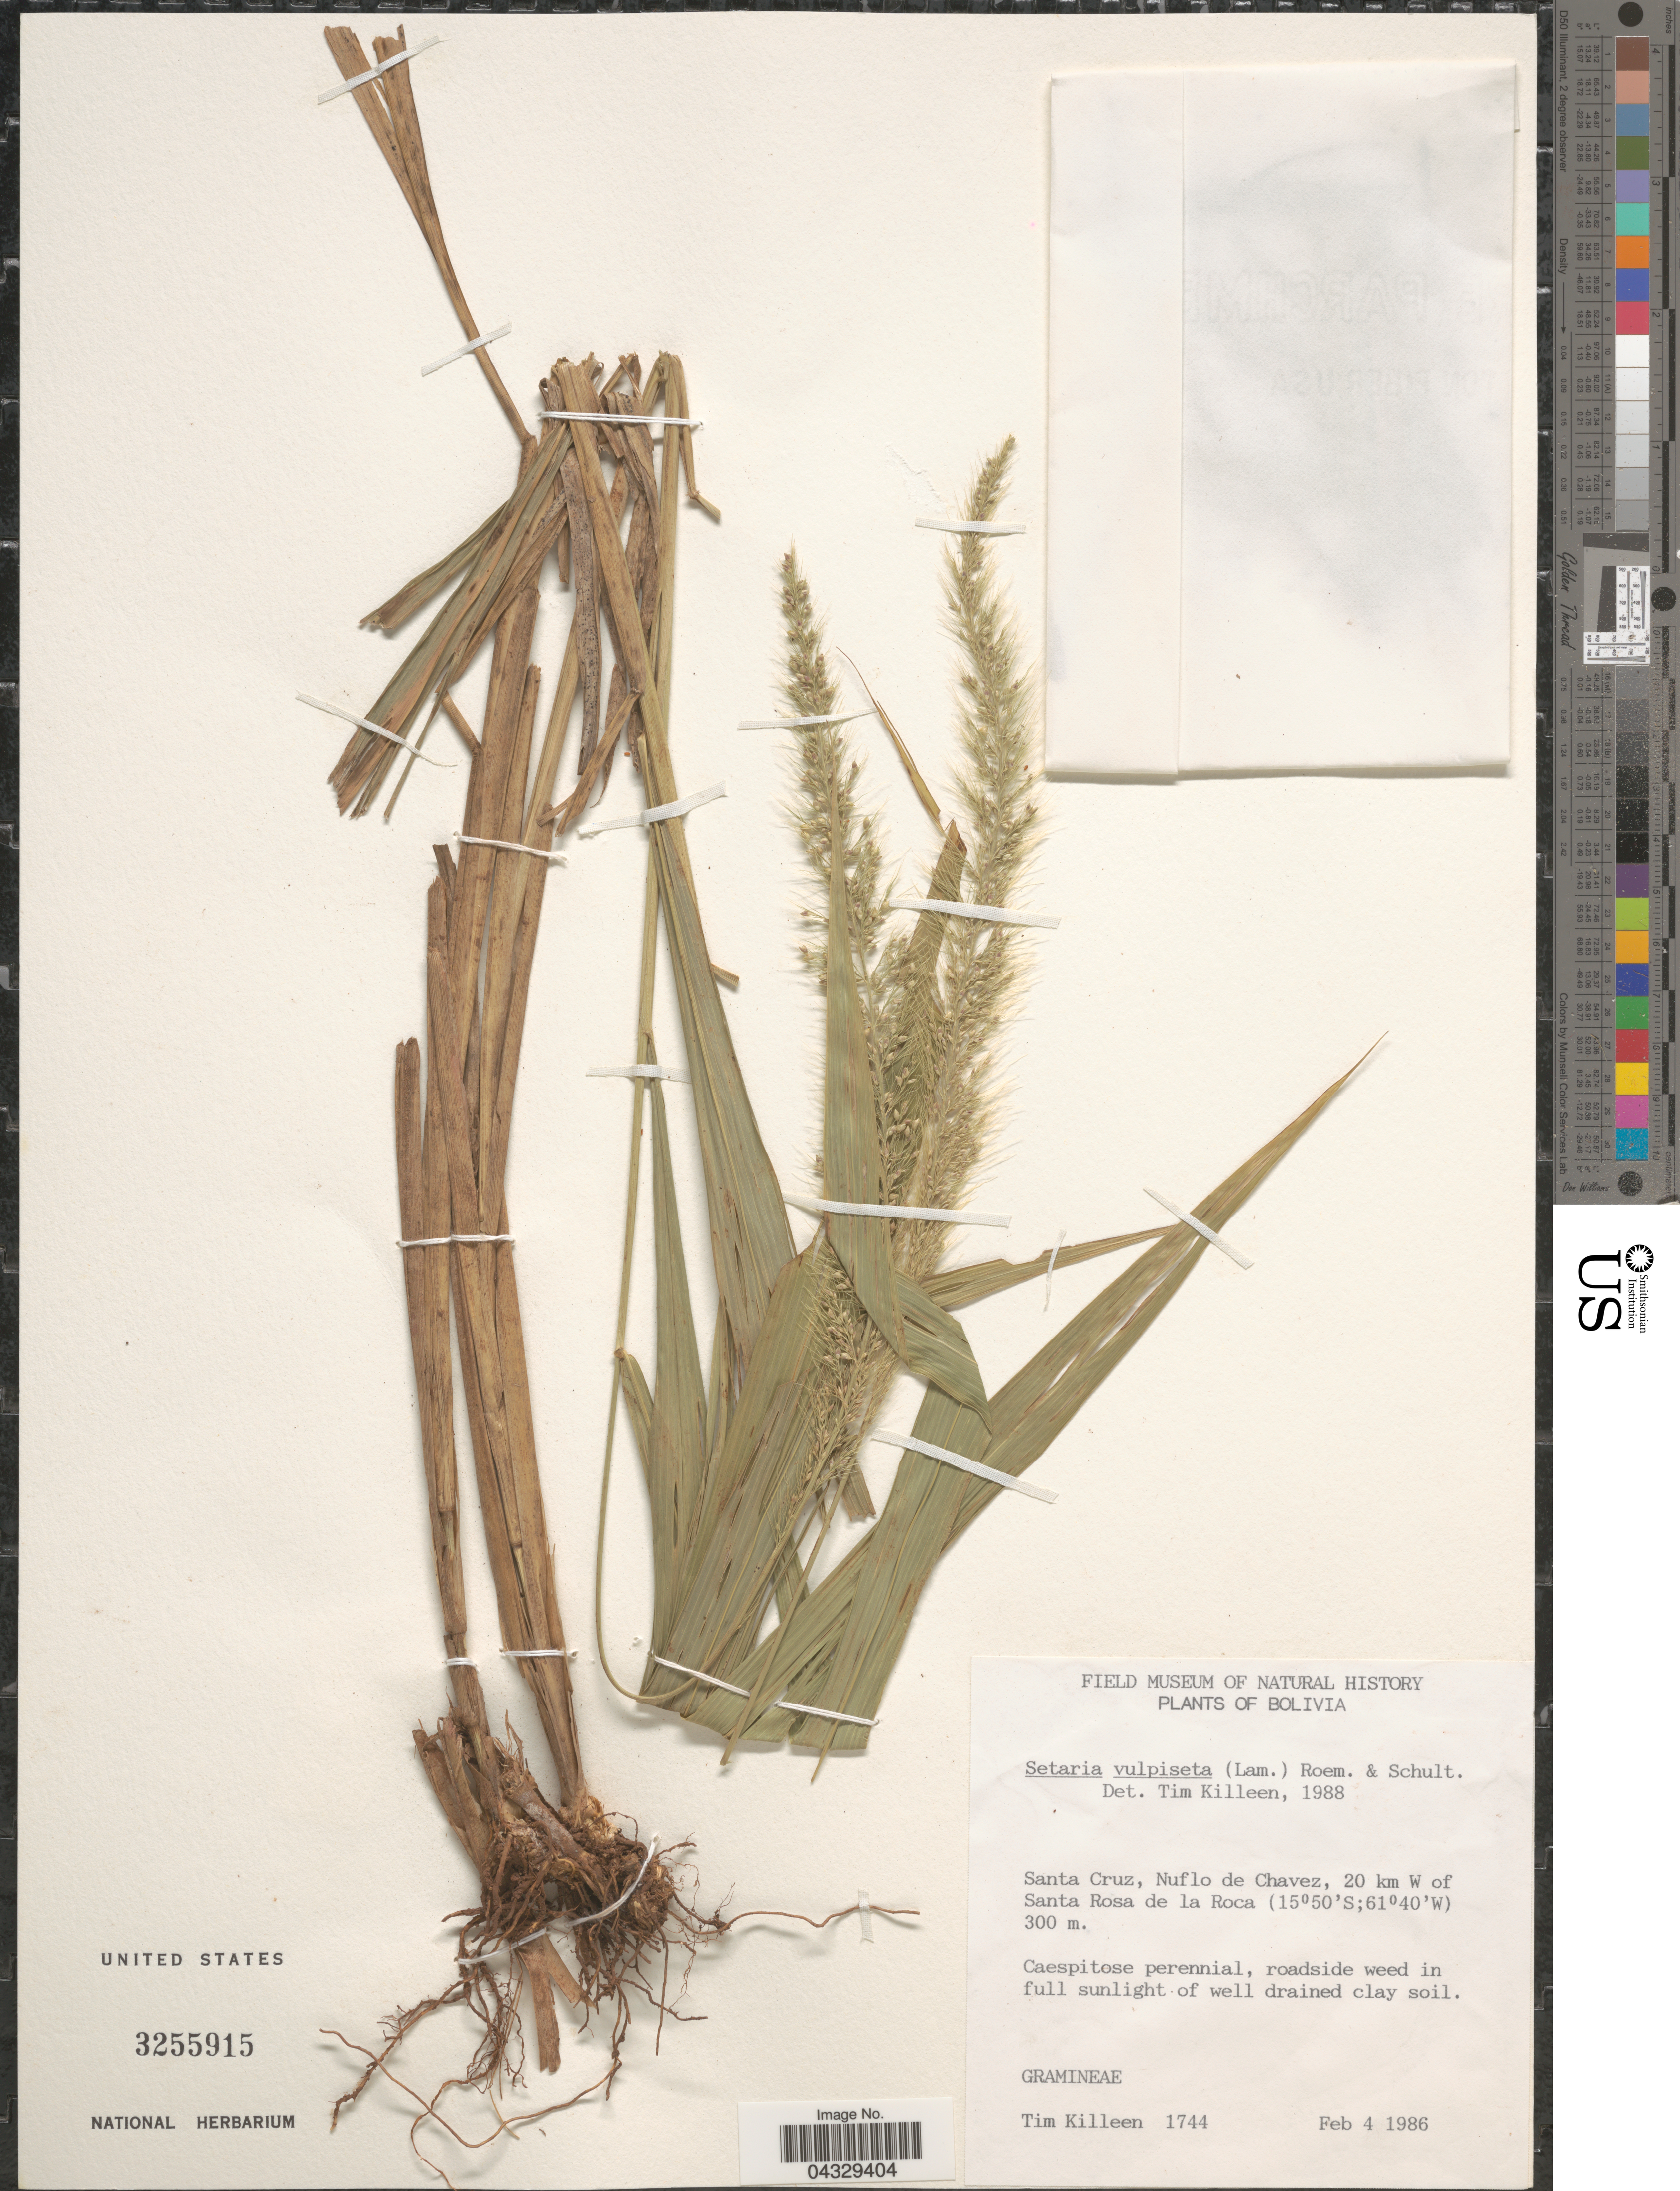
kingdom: Plantae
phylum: Tracheophyta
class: Liliopsida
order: Poales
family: Poaceae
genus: Setaria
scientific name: Setaria vulpiseta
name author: (Lam.) Roem. & Schult.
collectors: T. J. Killeen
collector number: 1744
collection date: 1986-02-04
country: Bolivia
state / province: Santa Cruz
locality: Santa Cruz, Nuflo de Chavez, 20 km W of Santa Rosa de la Roca.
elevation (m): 300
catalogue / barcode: US 3255915